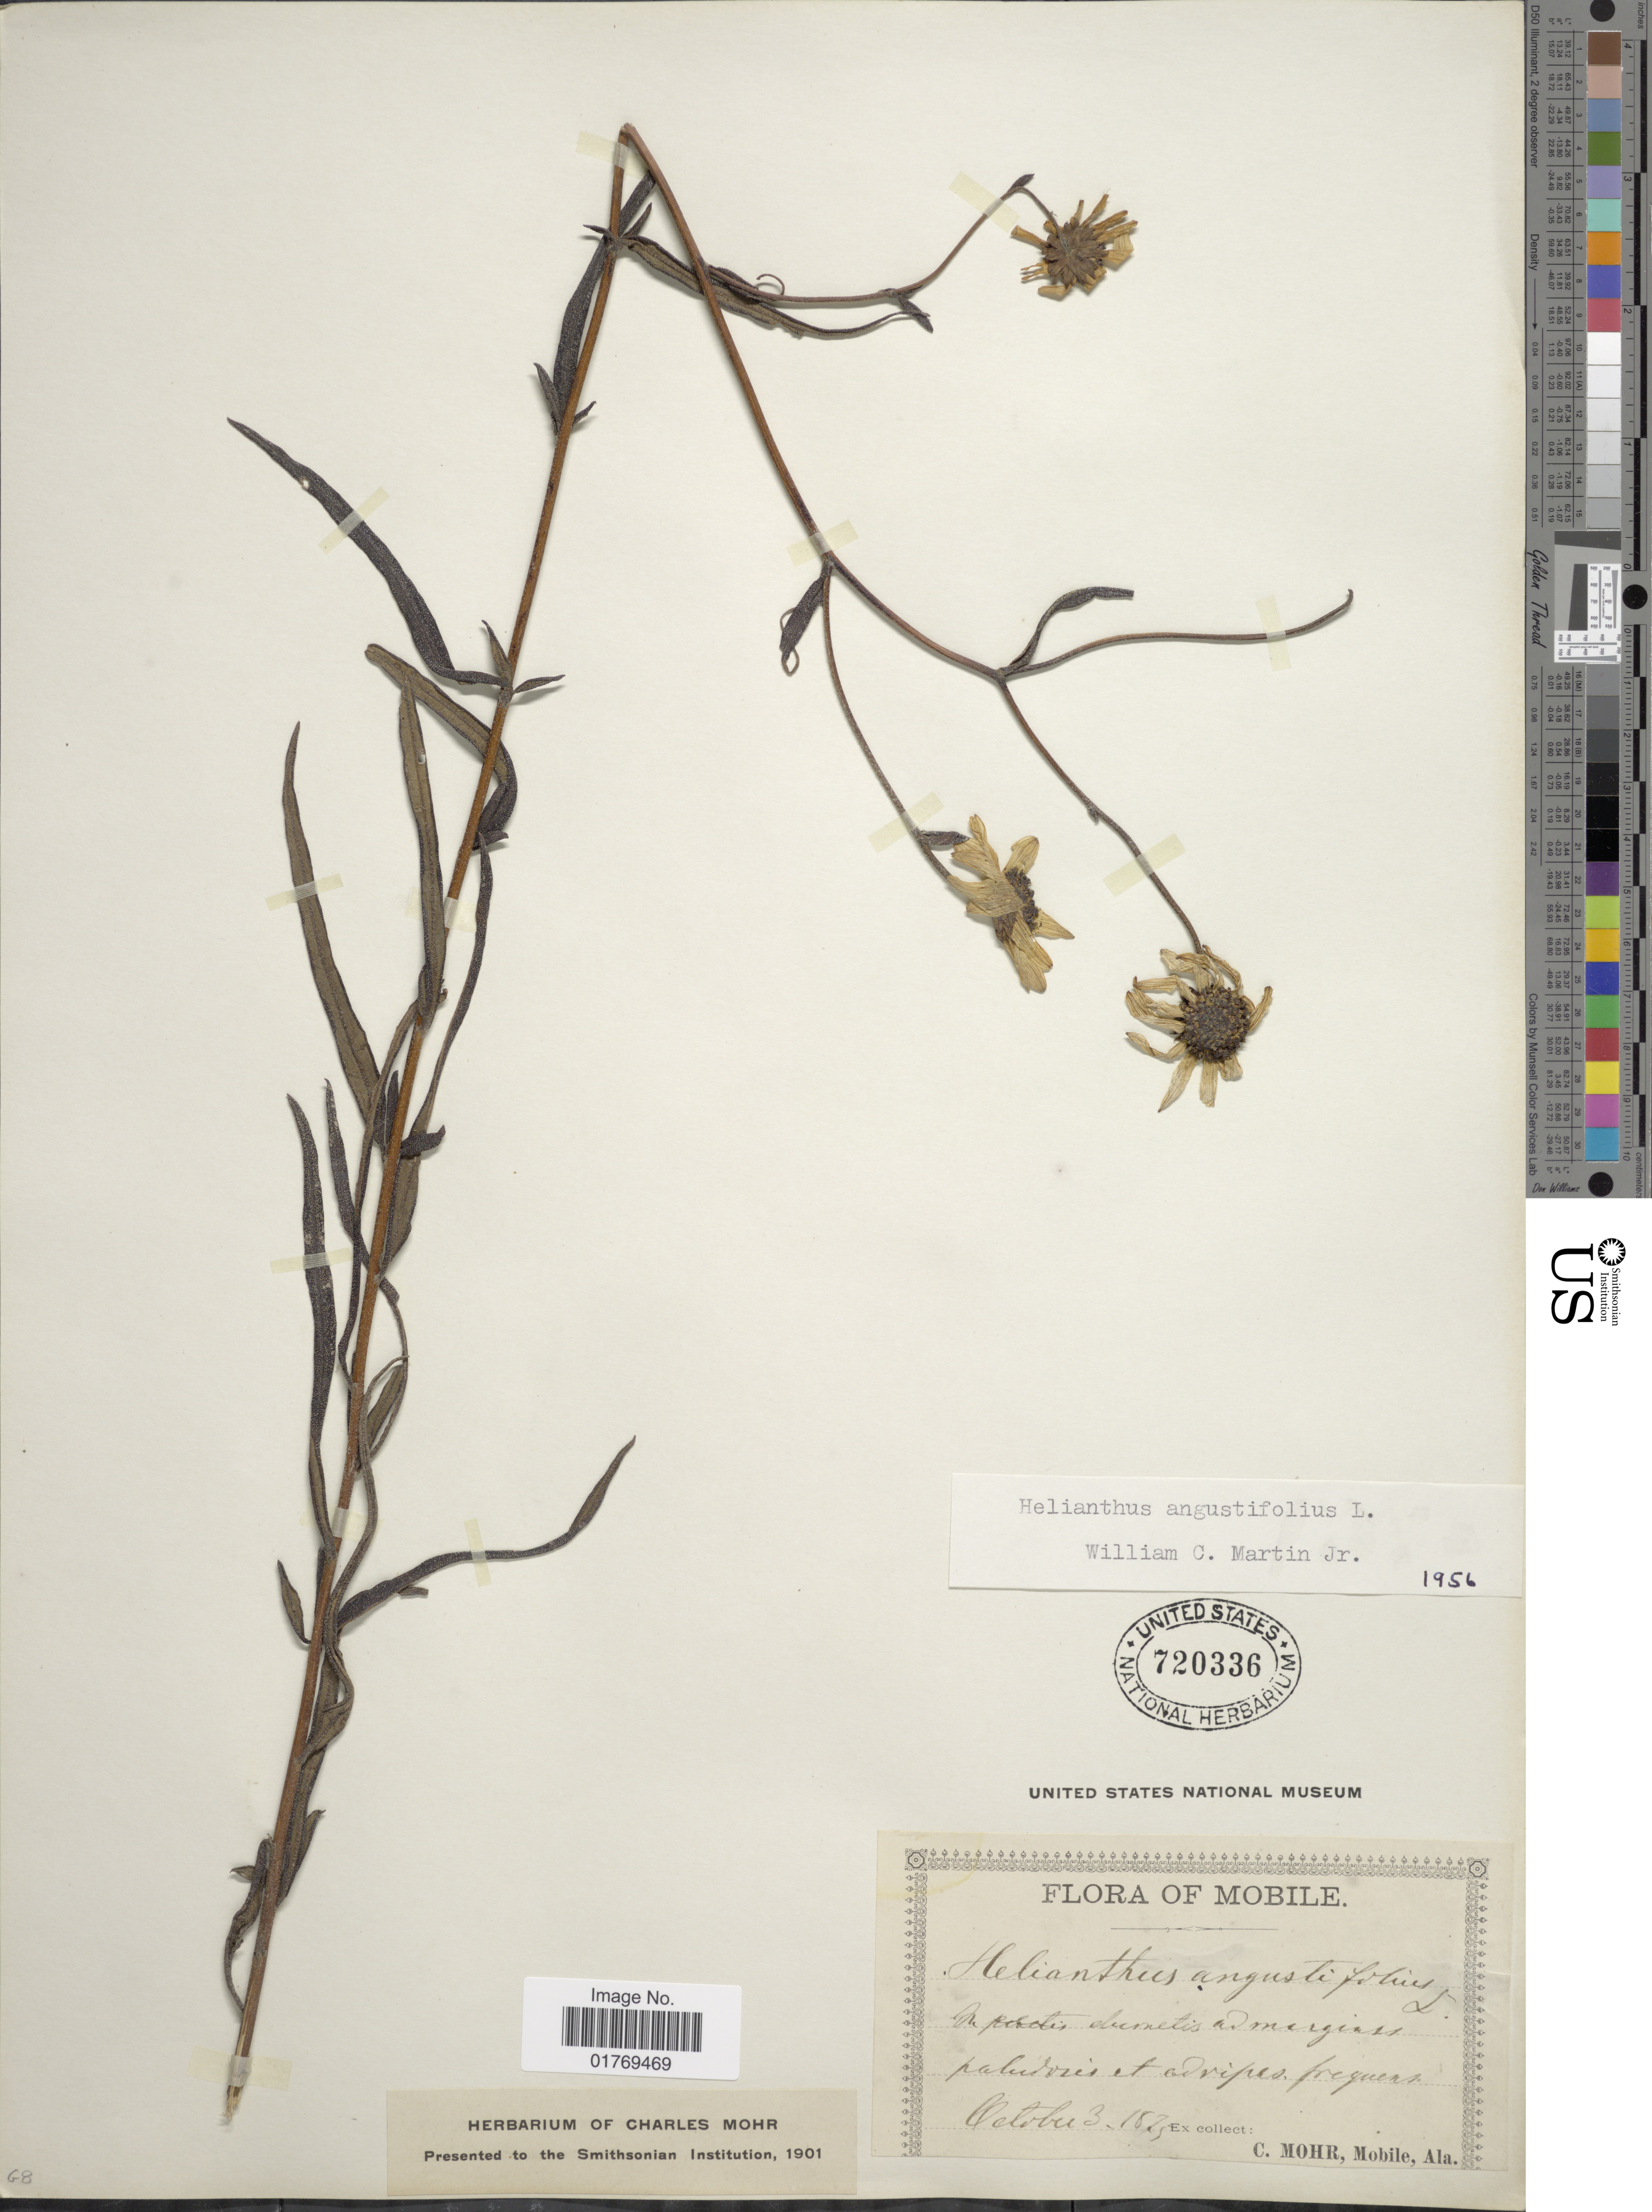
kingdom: Plantae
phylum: Tracheophyta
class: Magnoliopsida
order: Asterales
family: Asteraceae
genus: Helianthus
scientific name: Helianthus angustifolius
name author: L.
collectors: C. T. Mohr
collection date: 1875-10-03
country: United States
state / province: Alabama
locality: Mobile. In dumetis ad margins paludosis et adripes, frequent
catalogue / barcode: US 720336